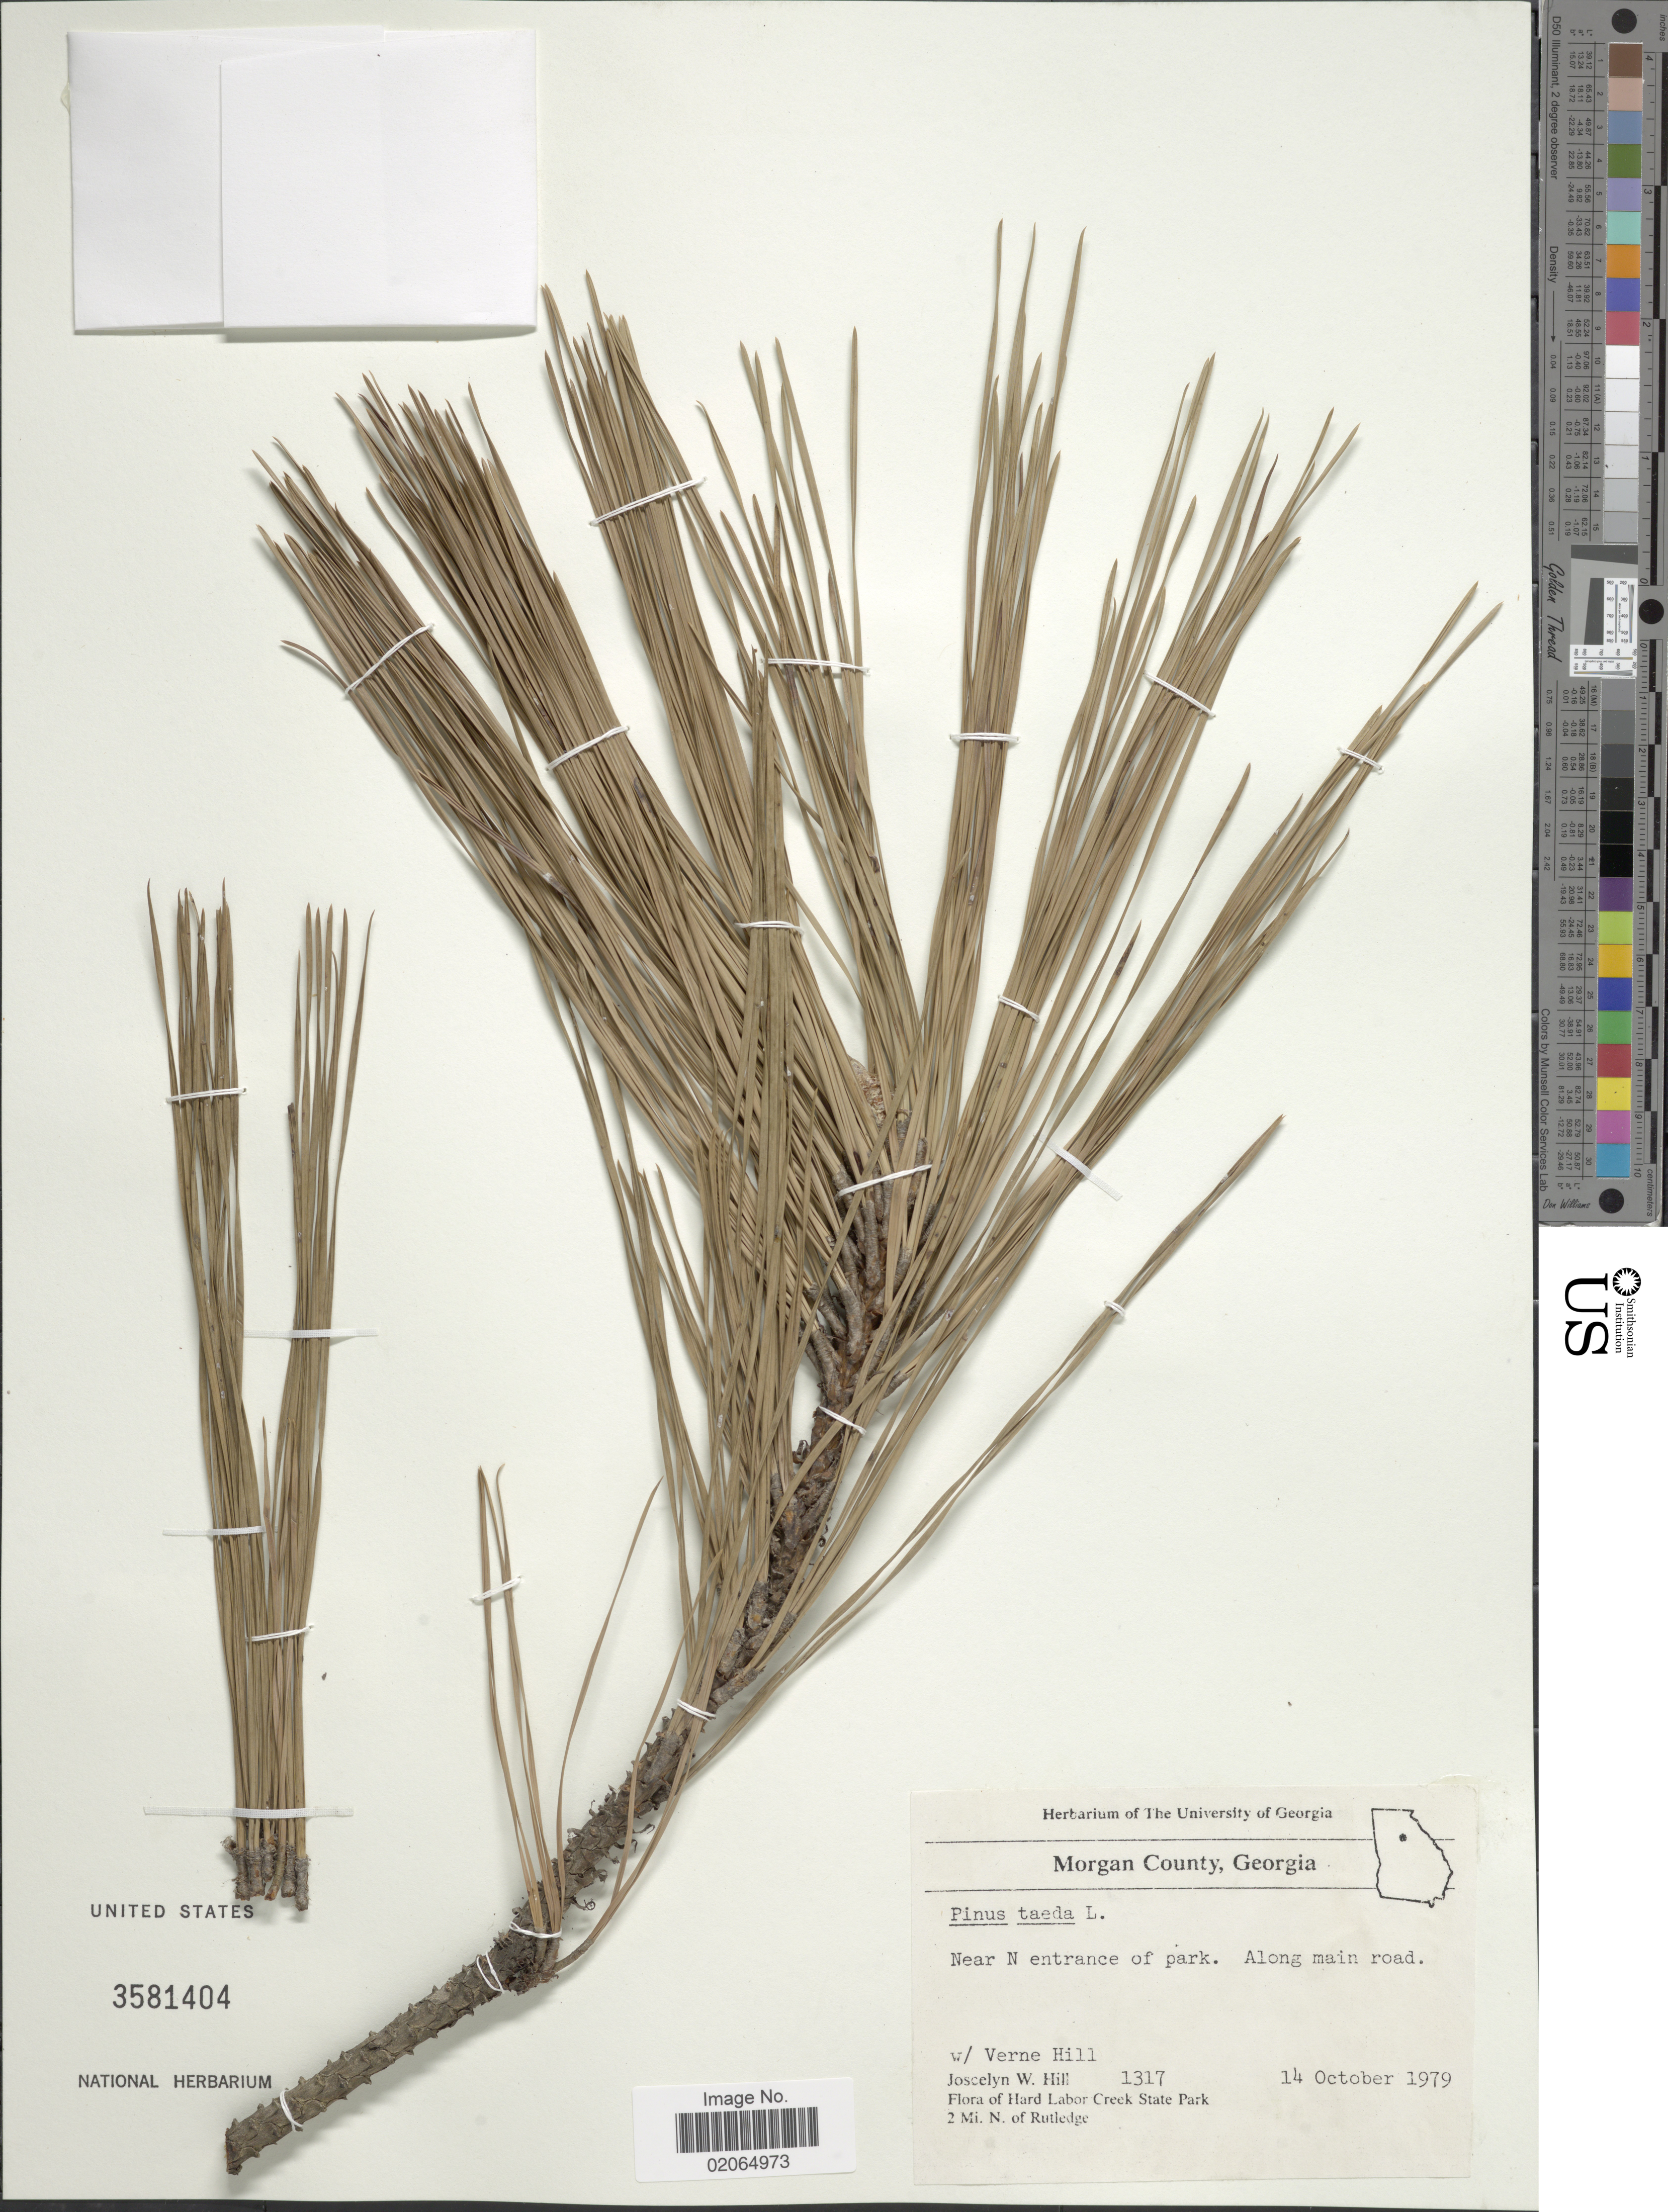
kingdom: Plantae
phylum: Tracheophyta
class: Pinopsida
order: Pinales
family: Pinaceae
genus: Pinus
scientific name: Pinus taeda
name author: L.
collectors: J. W. Hill & V. Hill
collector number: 1317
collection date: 1979-10-14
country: United States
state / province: Georgia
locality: Morgan County, Near N entrance of Park. Along main road, Hard Labor Creek State Park, 2 mi. N of Rutledge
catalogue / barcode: US 3581404